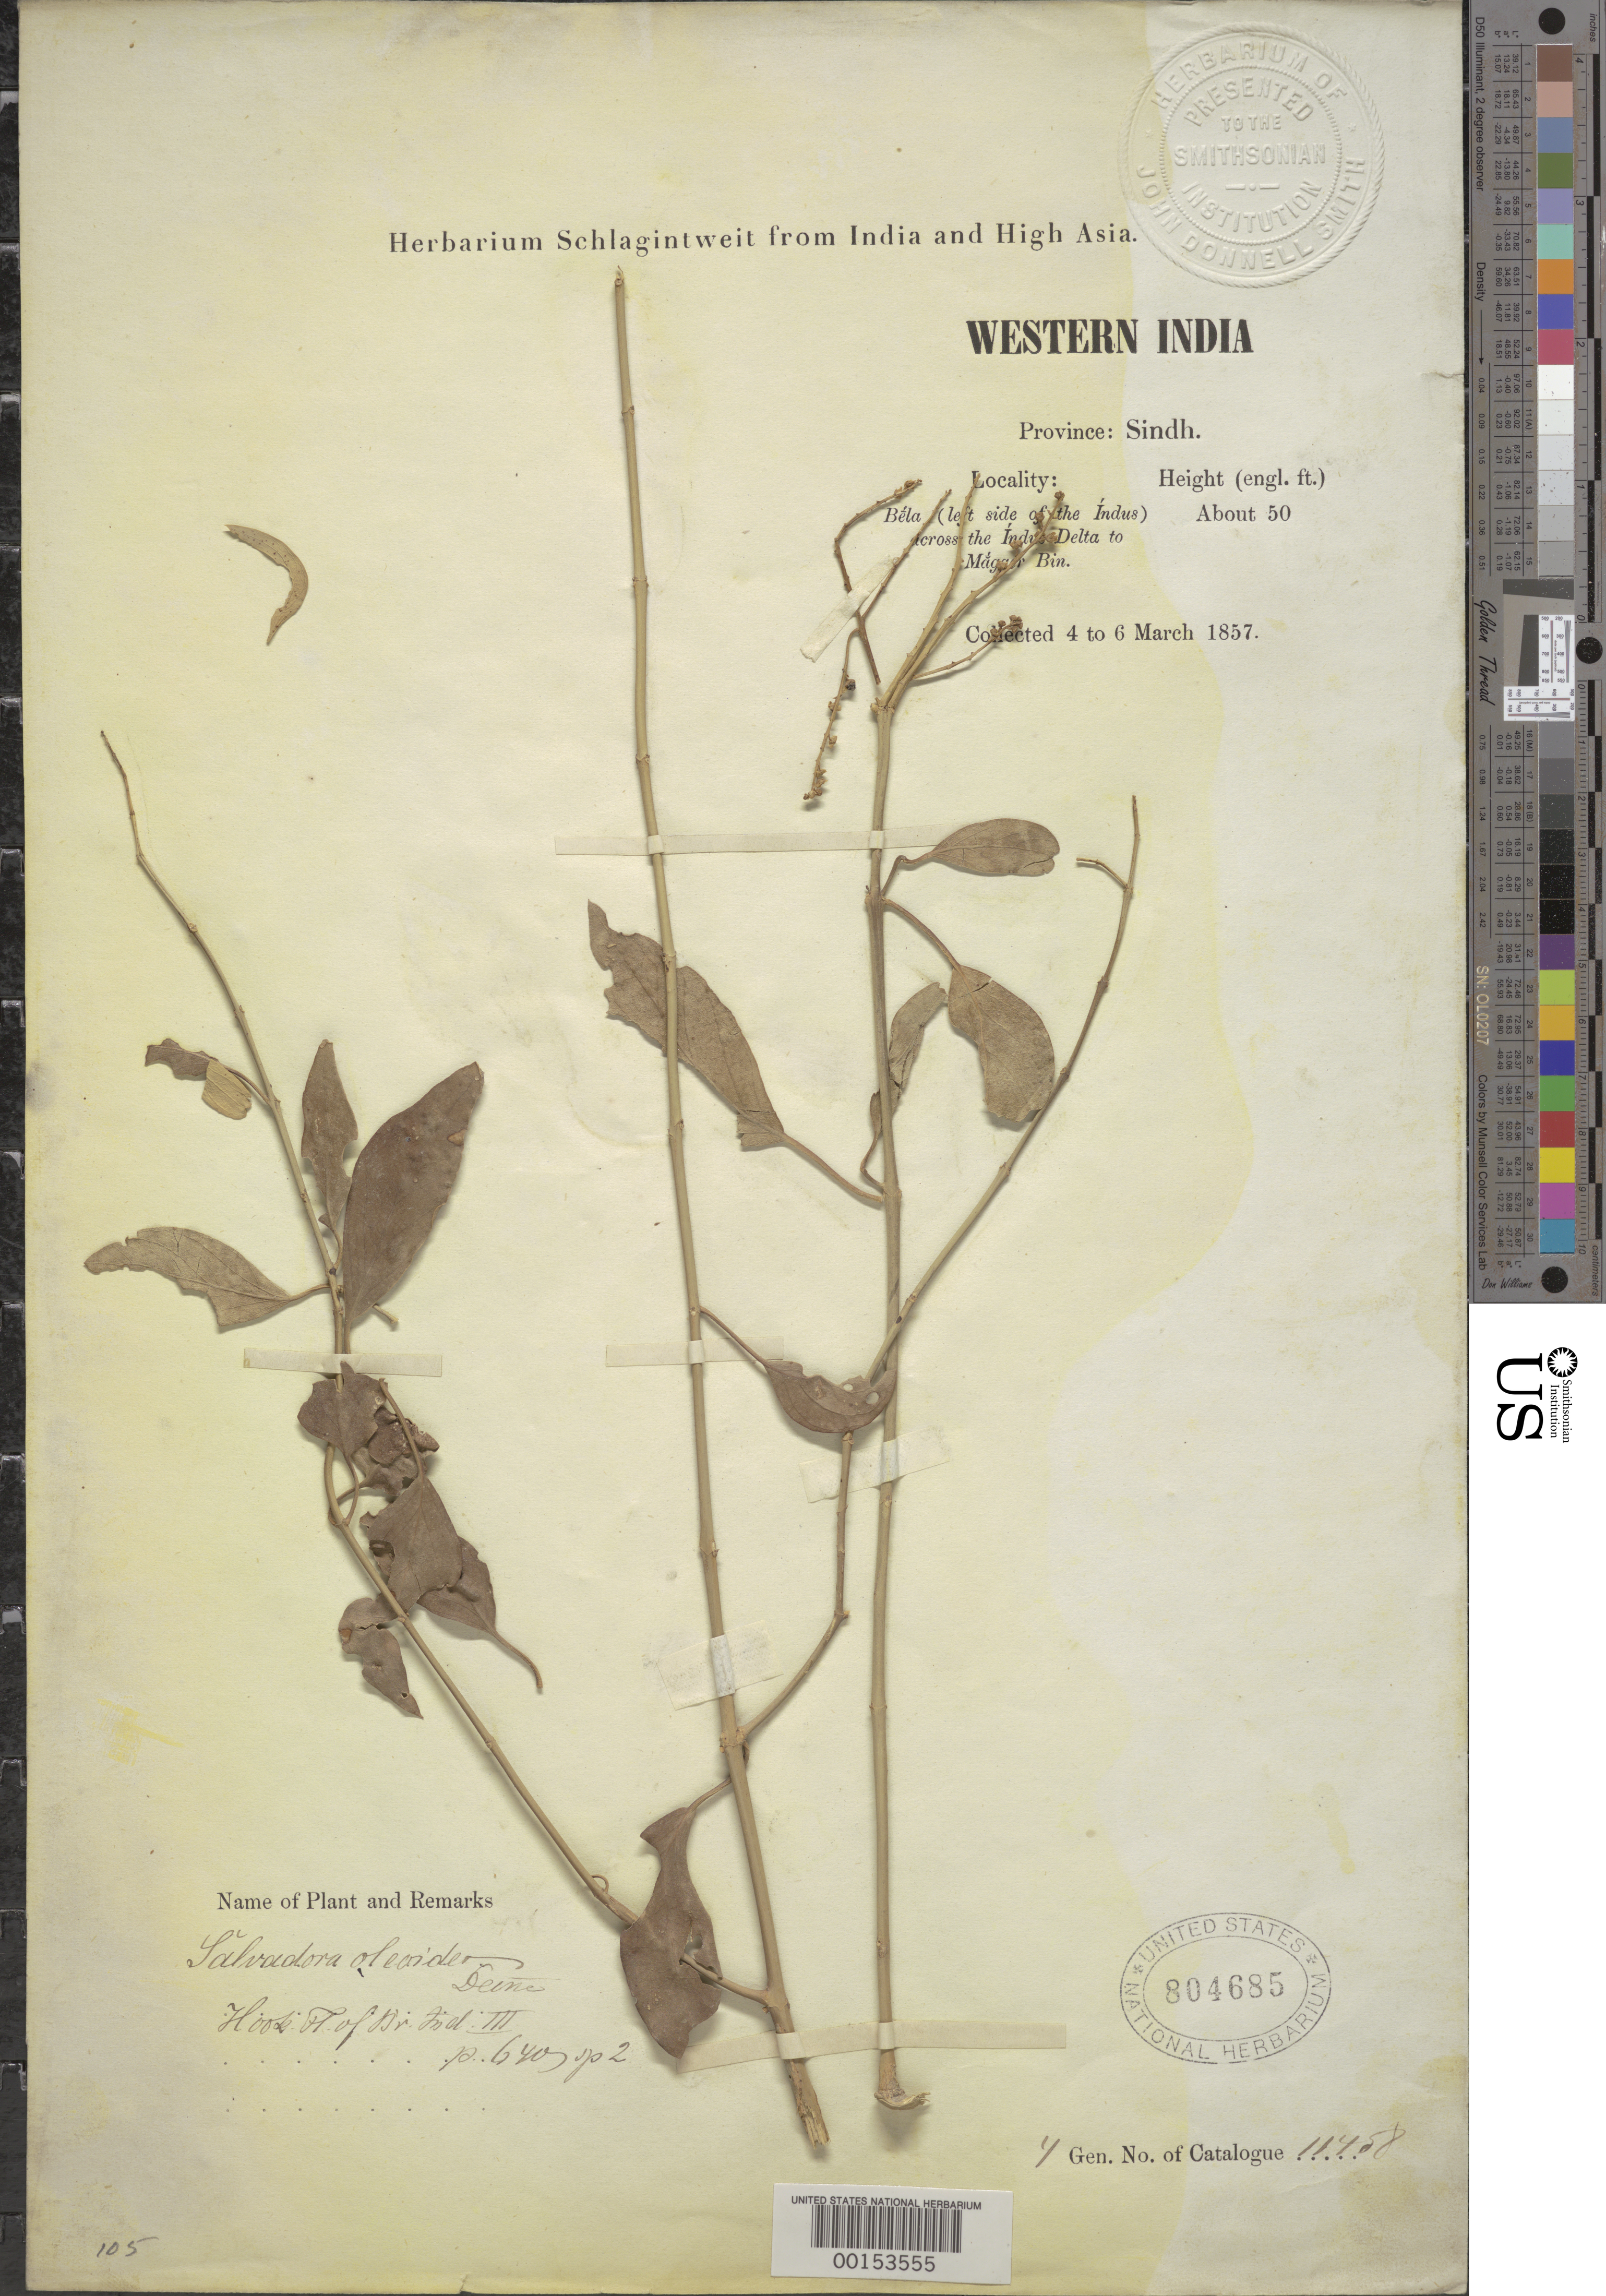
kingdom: Plantae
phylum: Tracheophyta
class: Magnoliopsida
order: Brassicales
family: Salvadoraceae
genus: Salvadora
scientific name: Salvadora oleoides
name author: Decne.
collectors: ex herb. Schlagintweit from India and High Asia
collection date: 1857-03-04/1857-03-06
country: Pakistan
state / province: Sindh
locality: Western India. Province: Sindh. Beta (le [illegible text]t side of the Indus). Across the Ind [illegible text] Delta to Mag [illegible text] Bin.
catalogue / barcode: US 804685